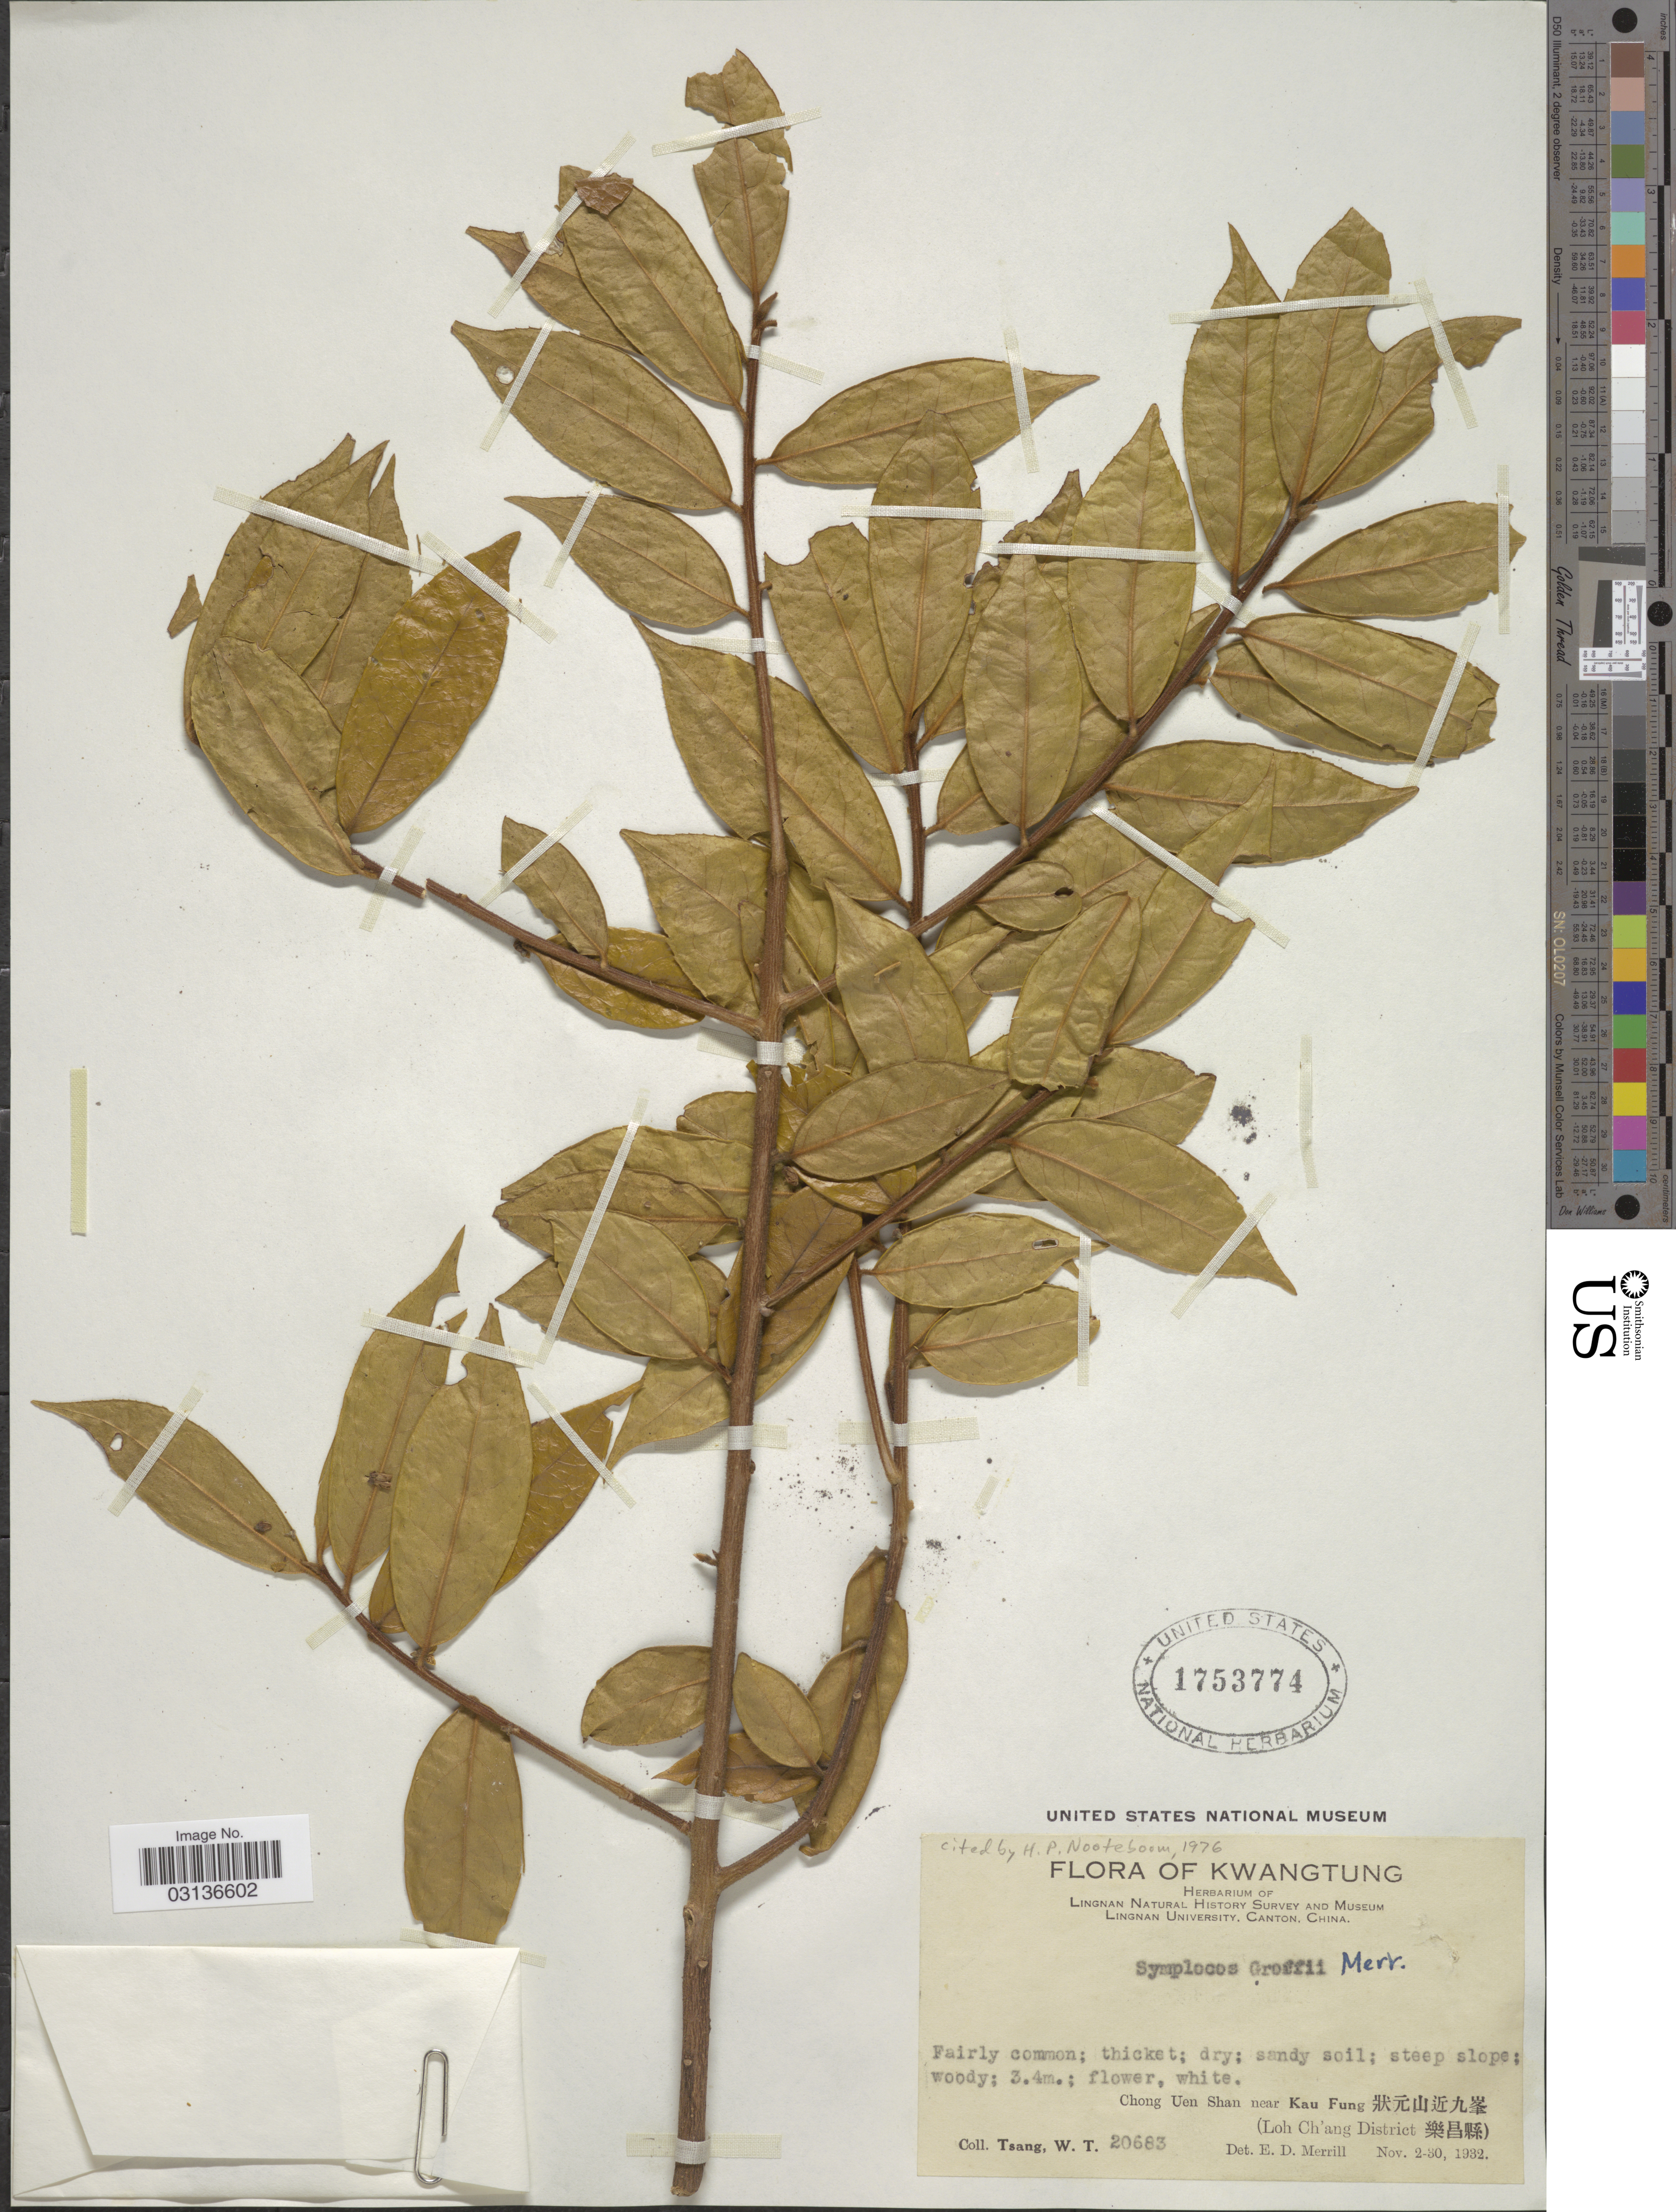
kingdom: Plantae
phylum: Tracheophyta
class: Magnoliopsida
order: Ericales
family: Symplocaceae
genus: Symplocos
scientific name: Symplocos groffii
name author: Merr.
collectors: W. T. Tsang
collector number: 20683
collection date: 1932-11-02/1932-11-30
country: China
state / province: Guangdong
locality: Kwatung.Chong Uen Shan near Kau Fung ( Loh Ch'ang District).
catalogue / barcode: US 1753774